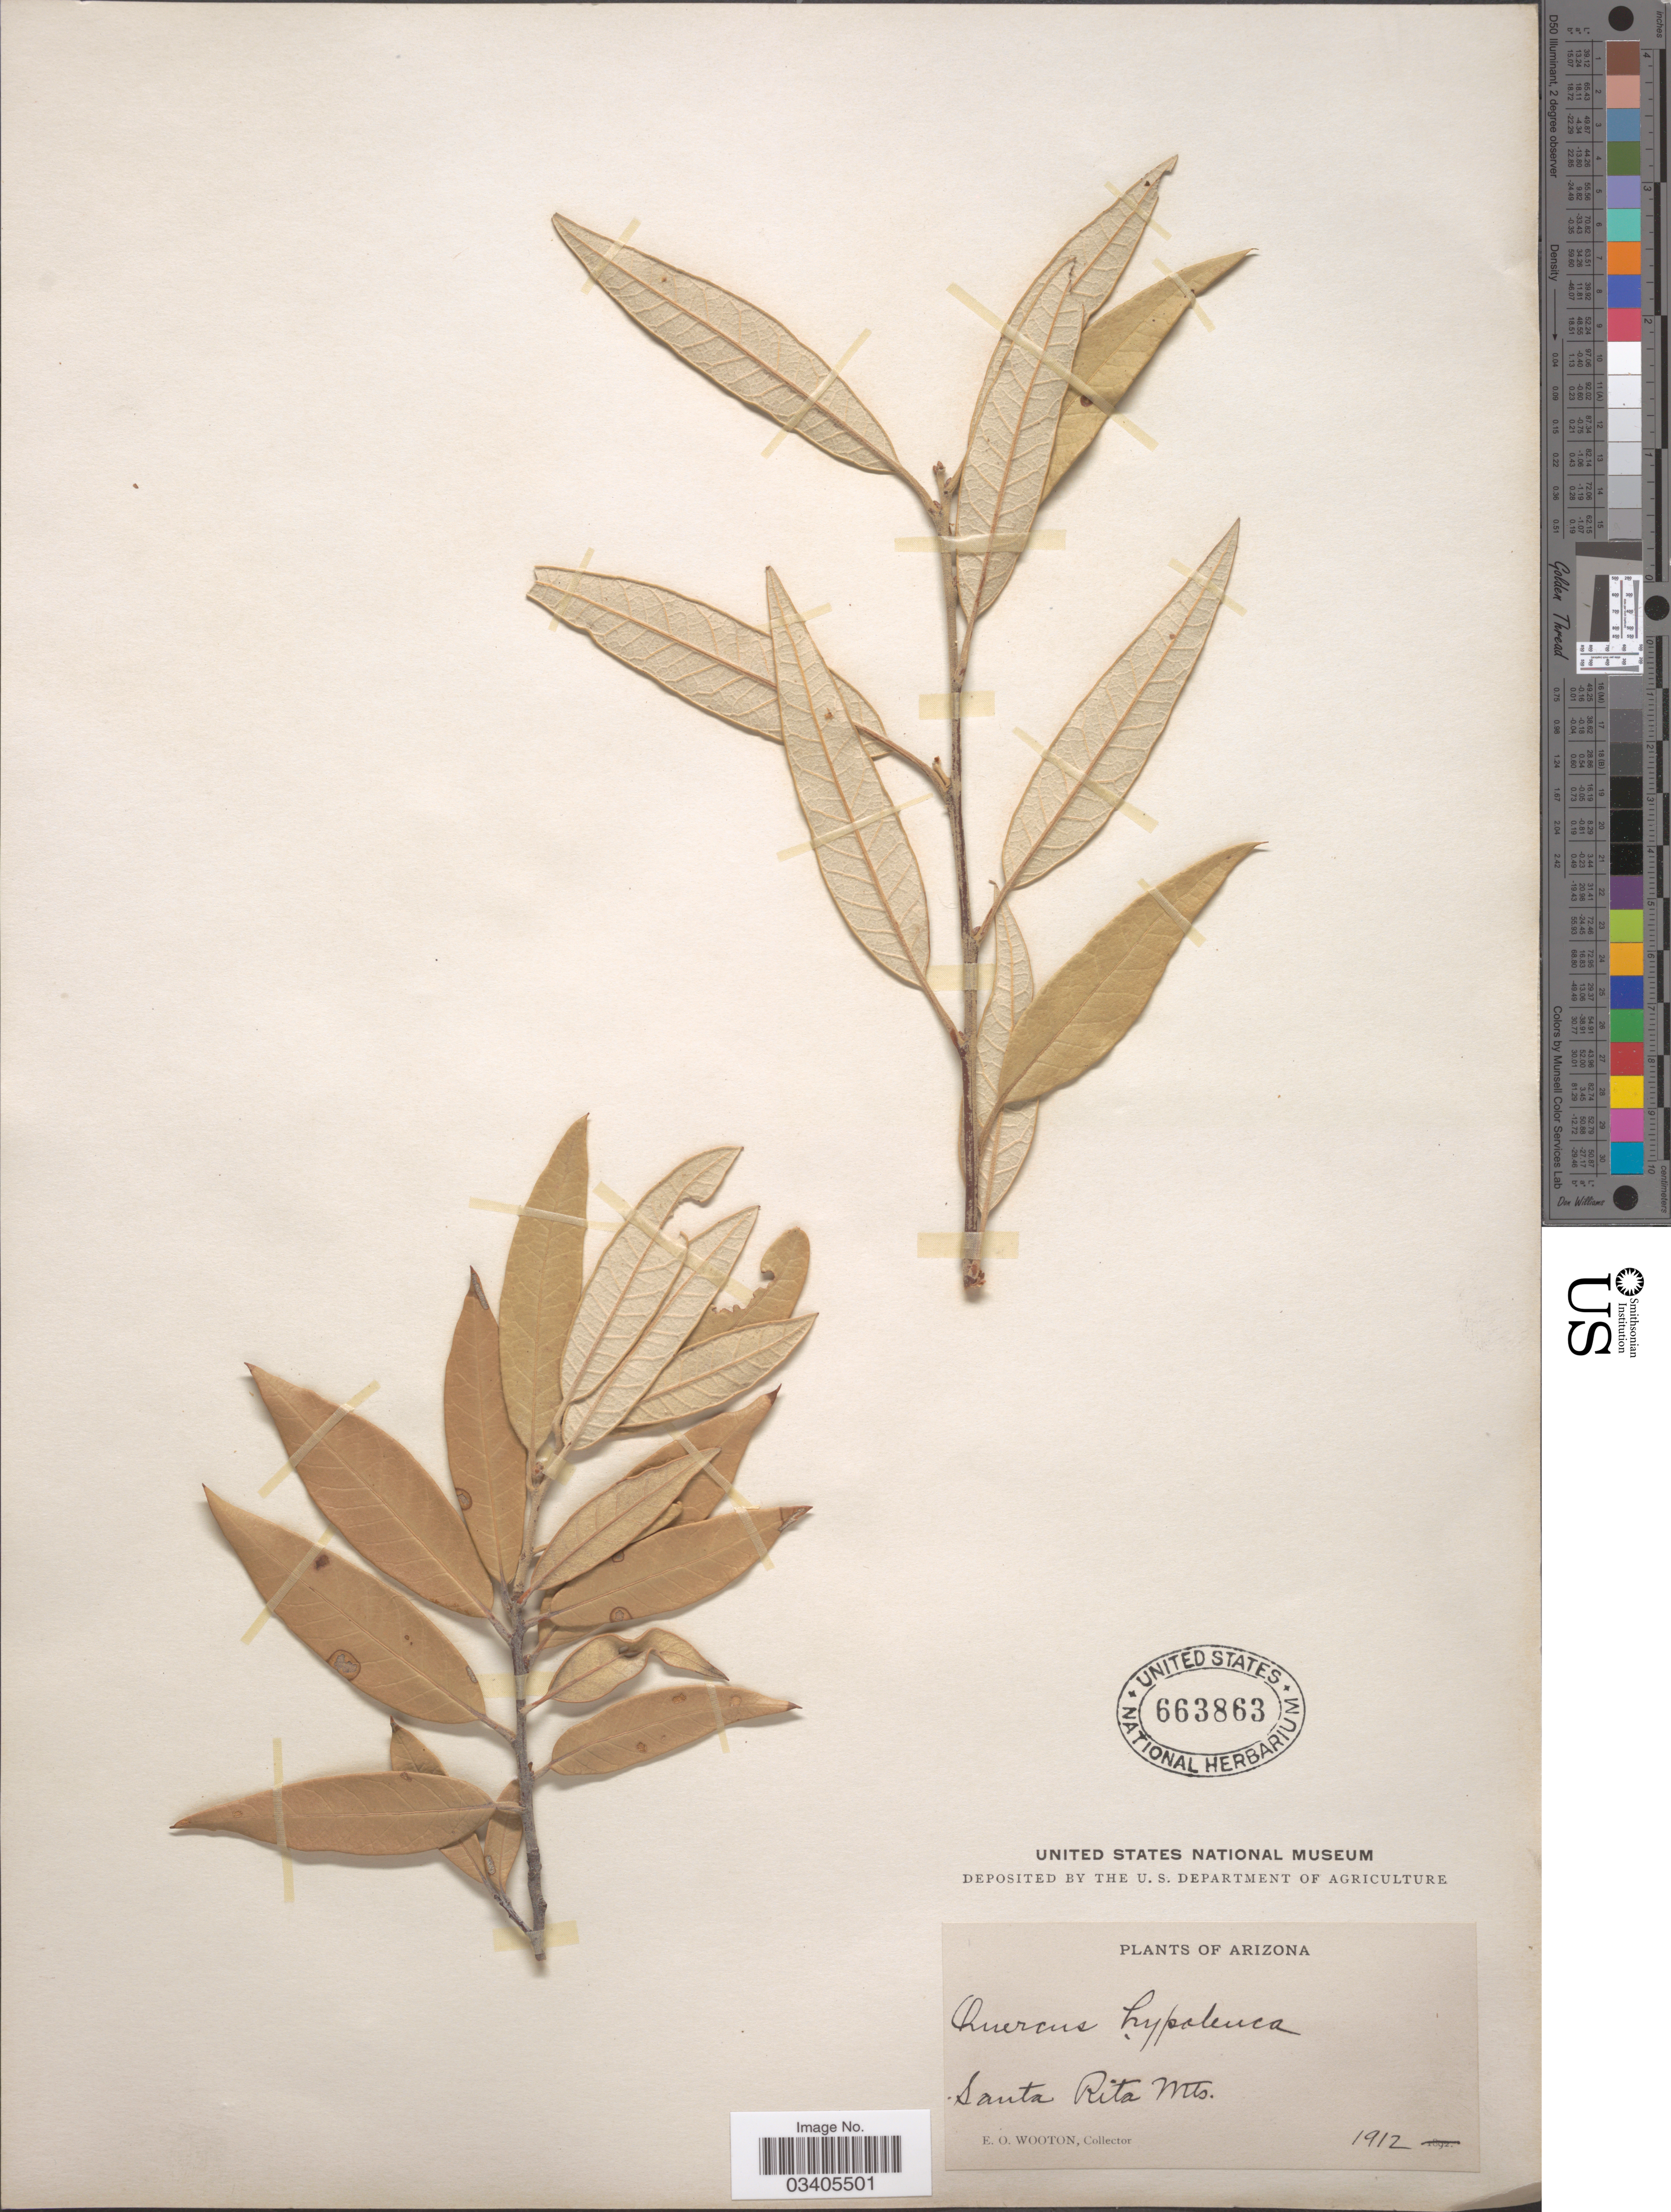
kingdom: Plantae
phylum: Tracheophyta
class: Magnoliopsida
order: Fagales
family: Fagaceae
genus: Quercus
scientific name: Quercus hypoleucoides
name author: A. Camus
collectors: E. O. Wooton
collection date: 1912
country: United States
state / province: Arizona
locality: Santa Rita Mts.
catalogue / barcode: US 663863